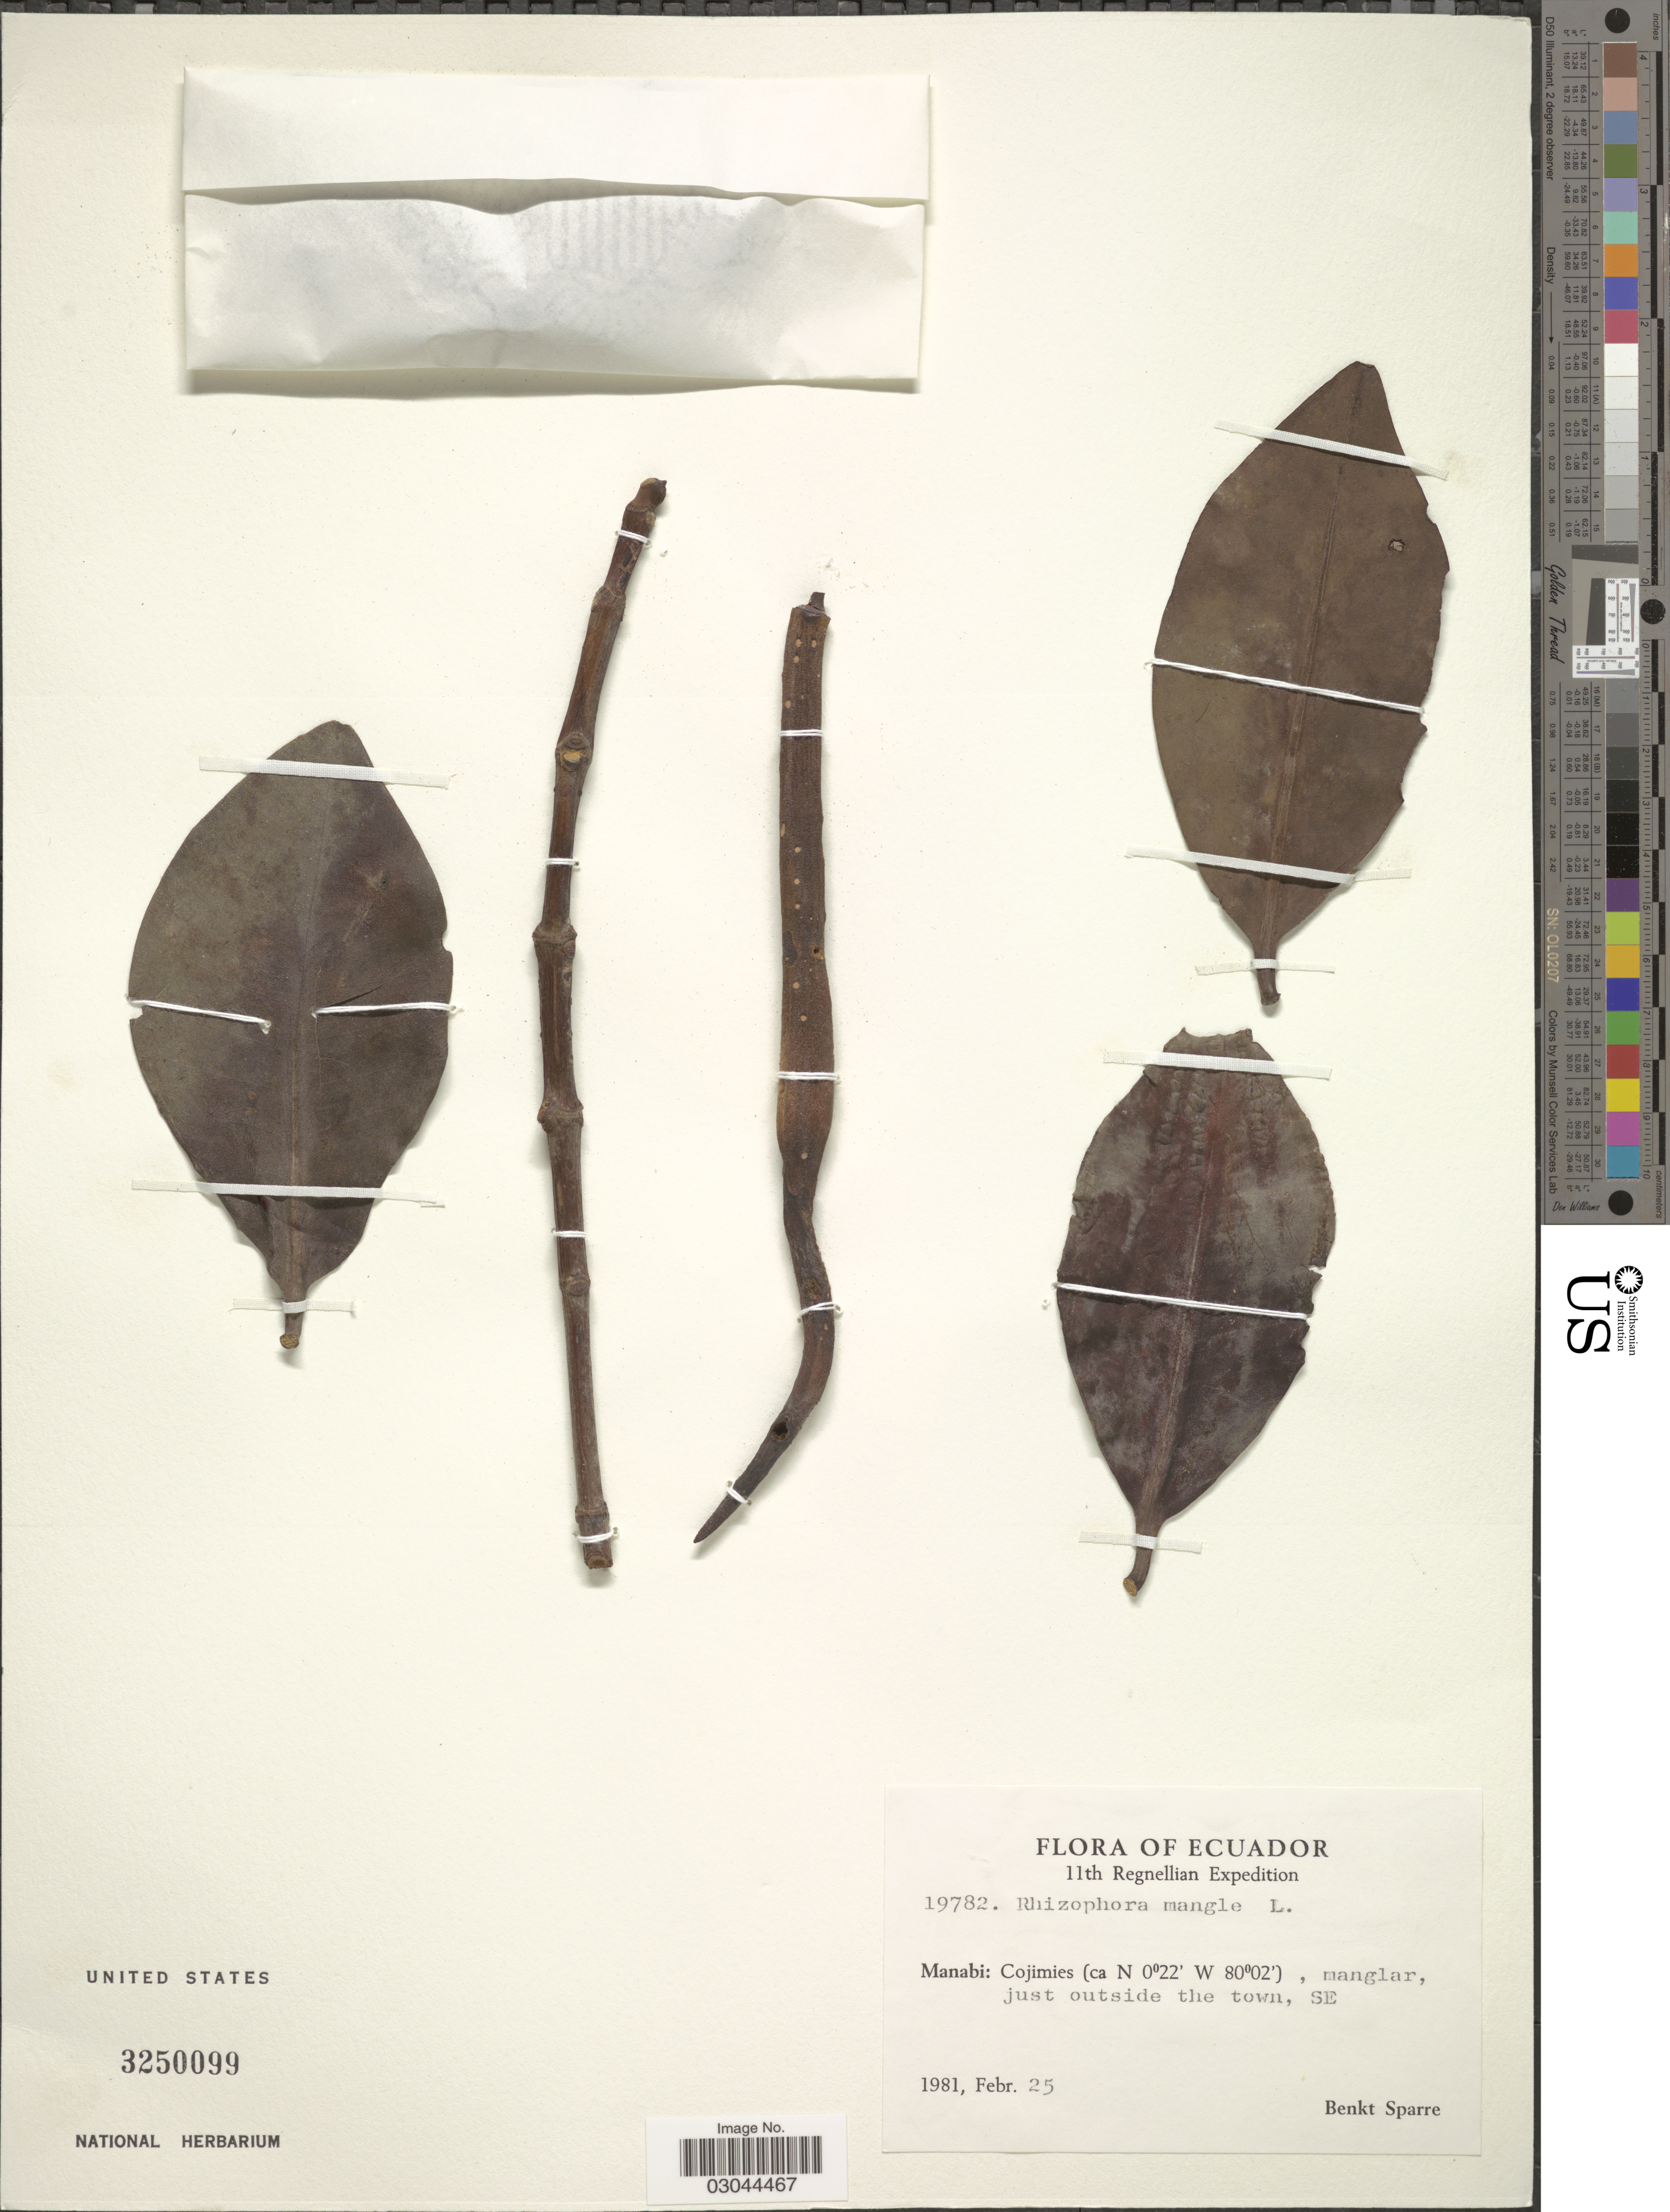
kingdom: Plantae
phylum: Tracheophyta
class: Magnoliopsida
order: Malpighiales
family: Rhizophoraceae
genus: Rhizophora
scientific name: Rhizophora mangle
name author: L.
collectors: B. Sparre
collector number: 19782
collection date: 1981-02-25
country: Ecuador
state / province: Manabí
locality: Manabi: Cojimies, manglar, just outside the town, SE.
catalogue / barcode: US 3250099